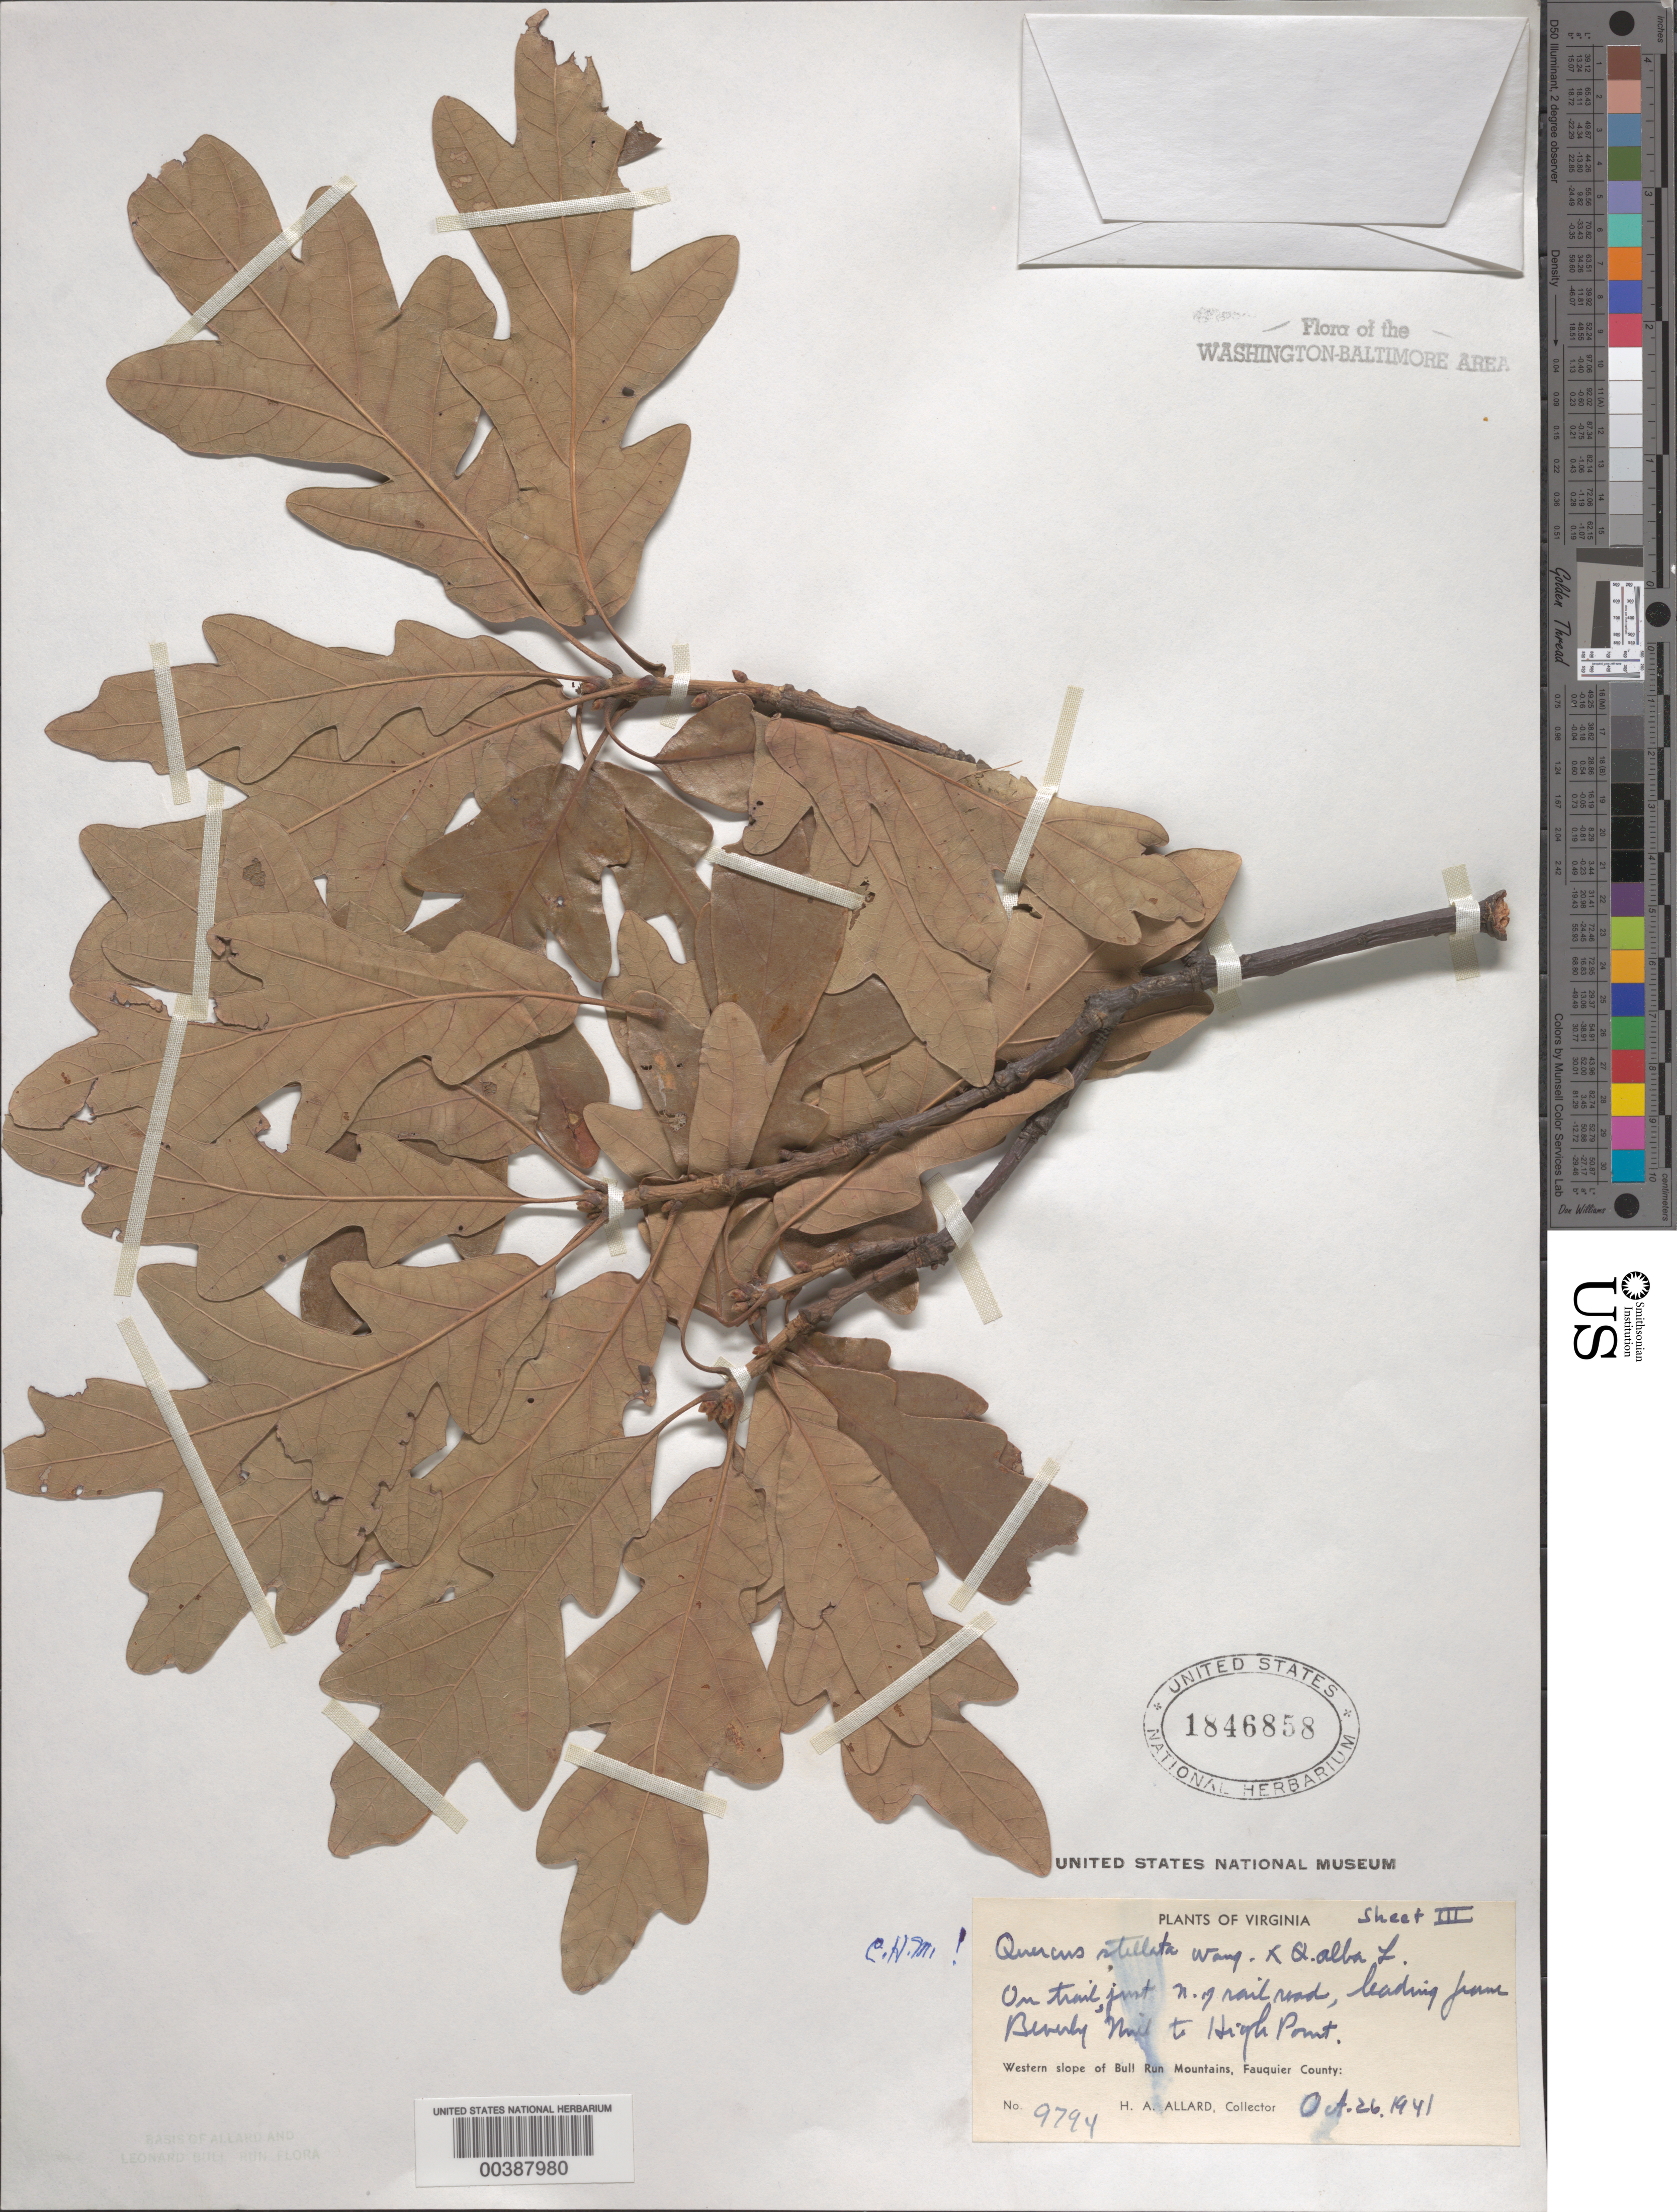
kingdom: Plantae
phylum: Tracheophyta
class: Magnoliopsida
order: Fagales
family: Fagaceae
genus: Quercus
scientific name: Quercus alba x Q. stellata Wangenh.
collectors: H. A. Allard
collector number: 9794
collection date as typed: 26 Oct 1941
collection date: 1941-10-26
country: United States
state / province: Virginia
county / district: Fauquier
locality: Beverley Mill to High Point, north of railroad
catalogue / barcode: US 1846858